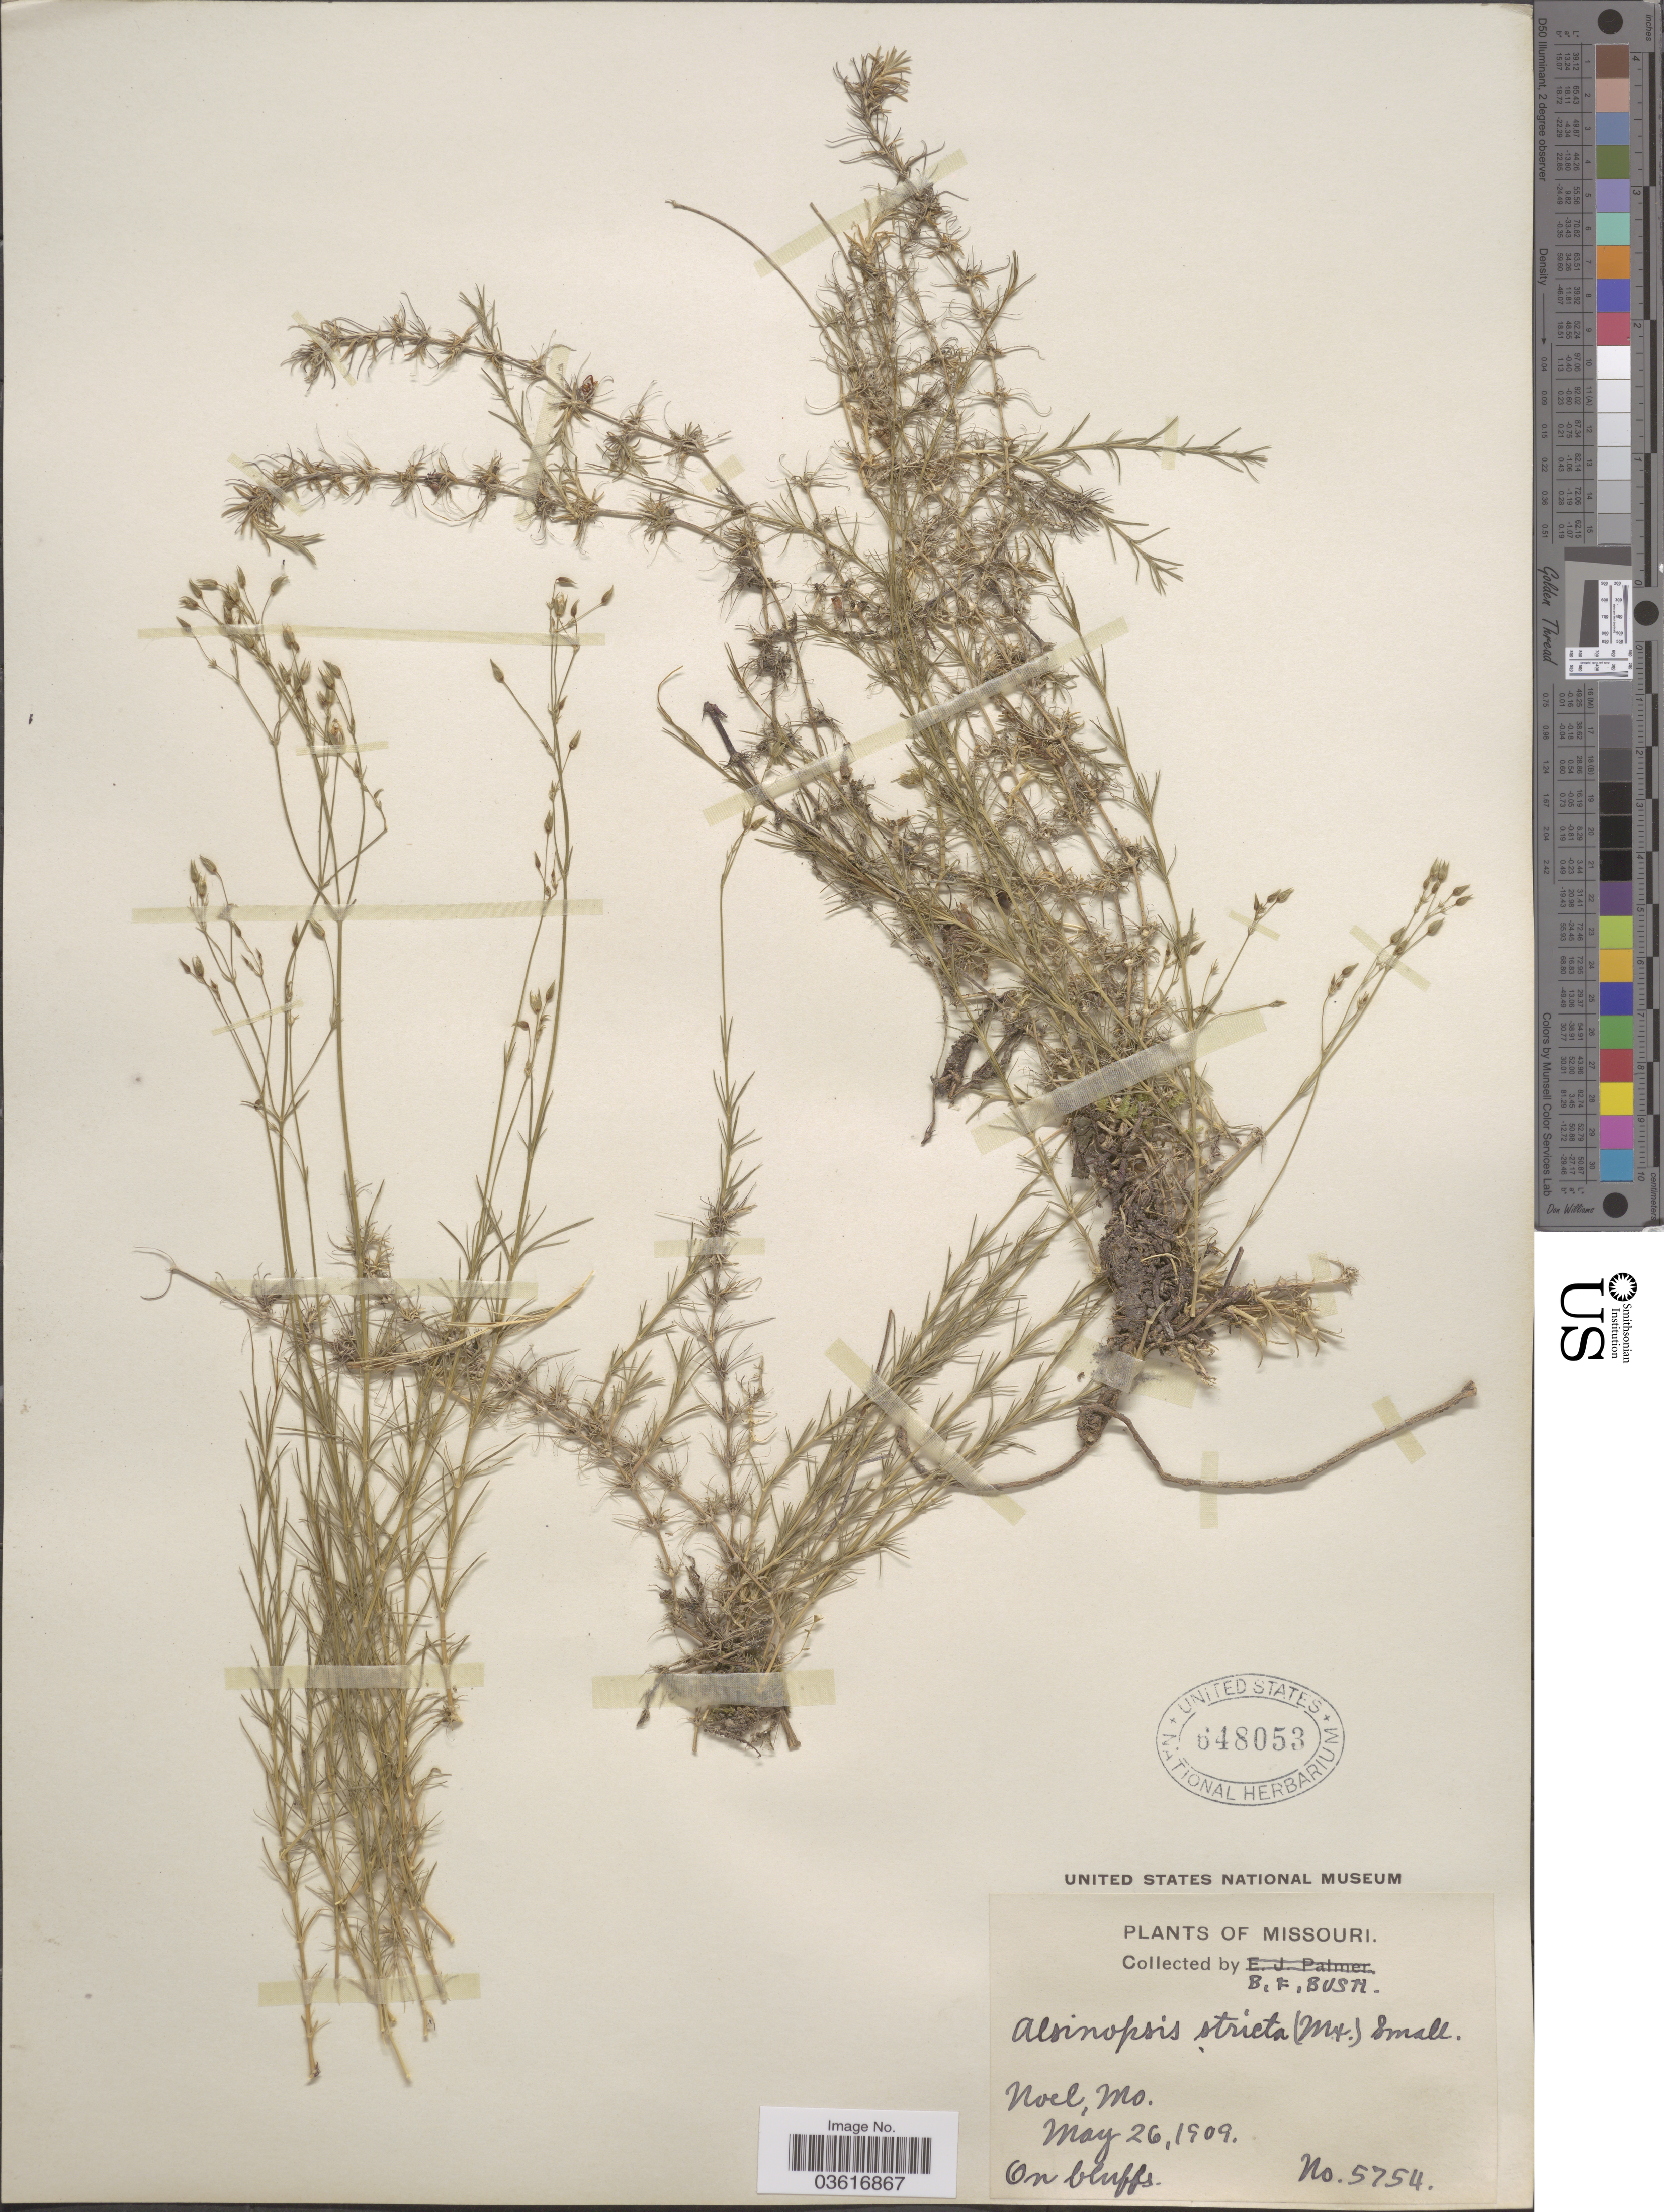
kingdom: Plantae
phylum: Tracheophyta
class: Magnoliopsida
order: Caryophyllales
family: Caryophyllaceae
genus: Minuartia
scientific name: Minuartia stricta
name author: (Sw.) Hiern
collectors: B. F. Bush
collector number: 5754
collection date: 1909-05-26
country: United States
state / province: Missouri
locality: Noel.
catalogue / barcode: US 648053